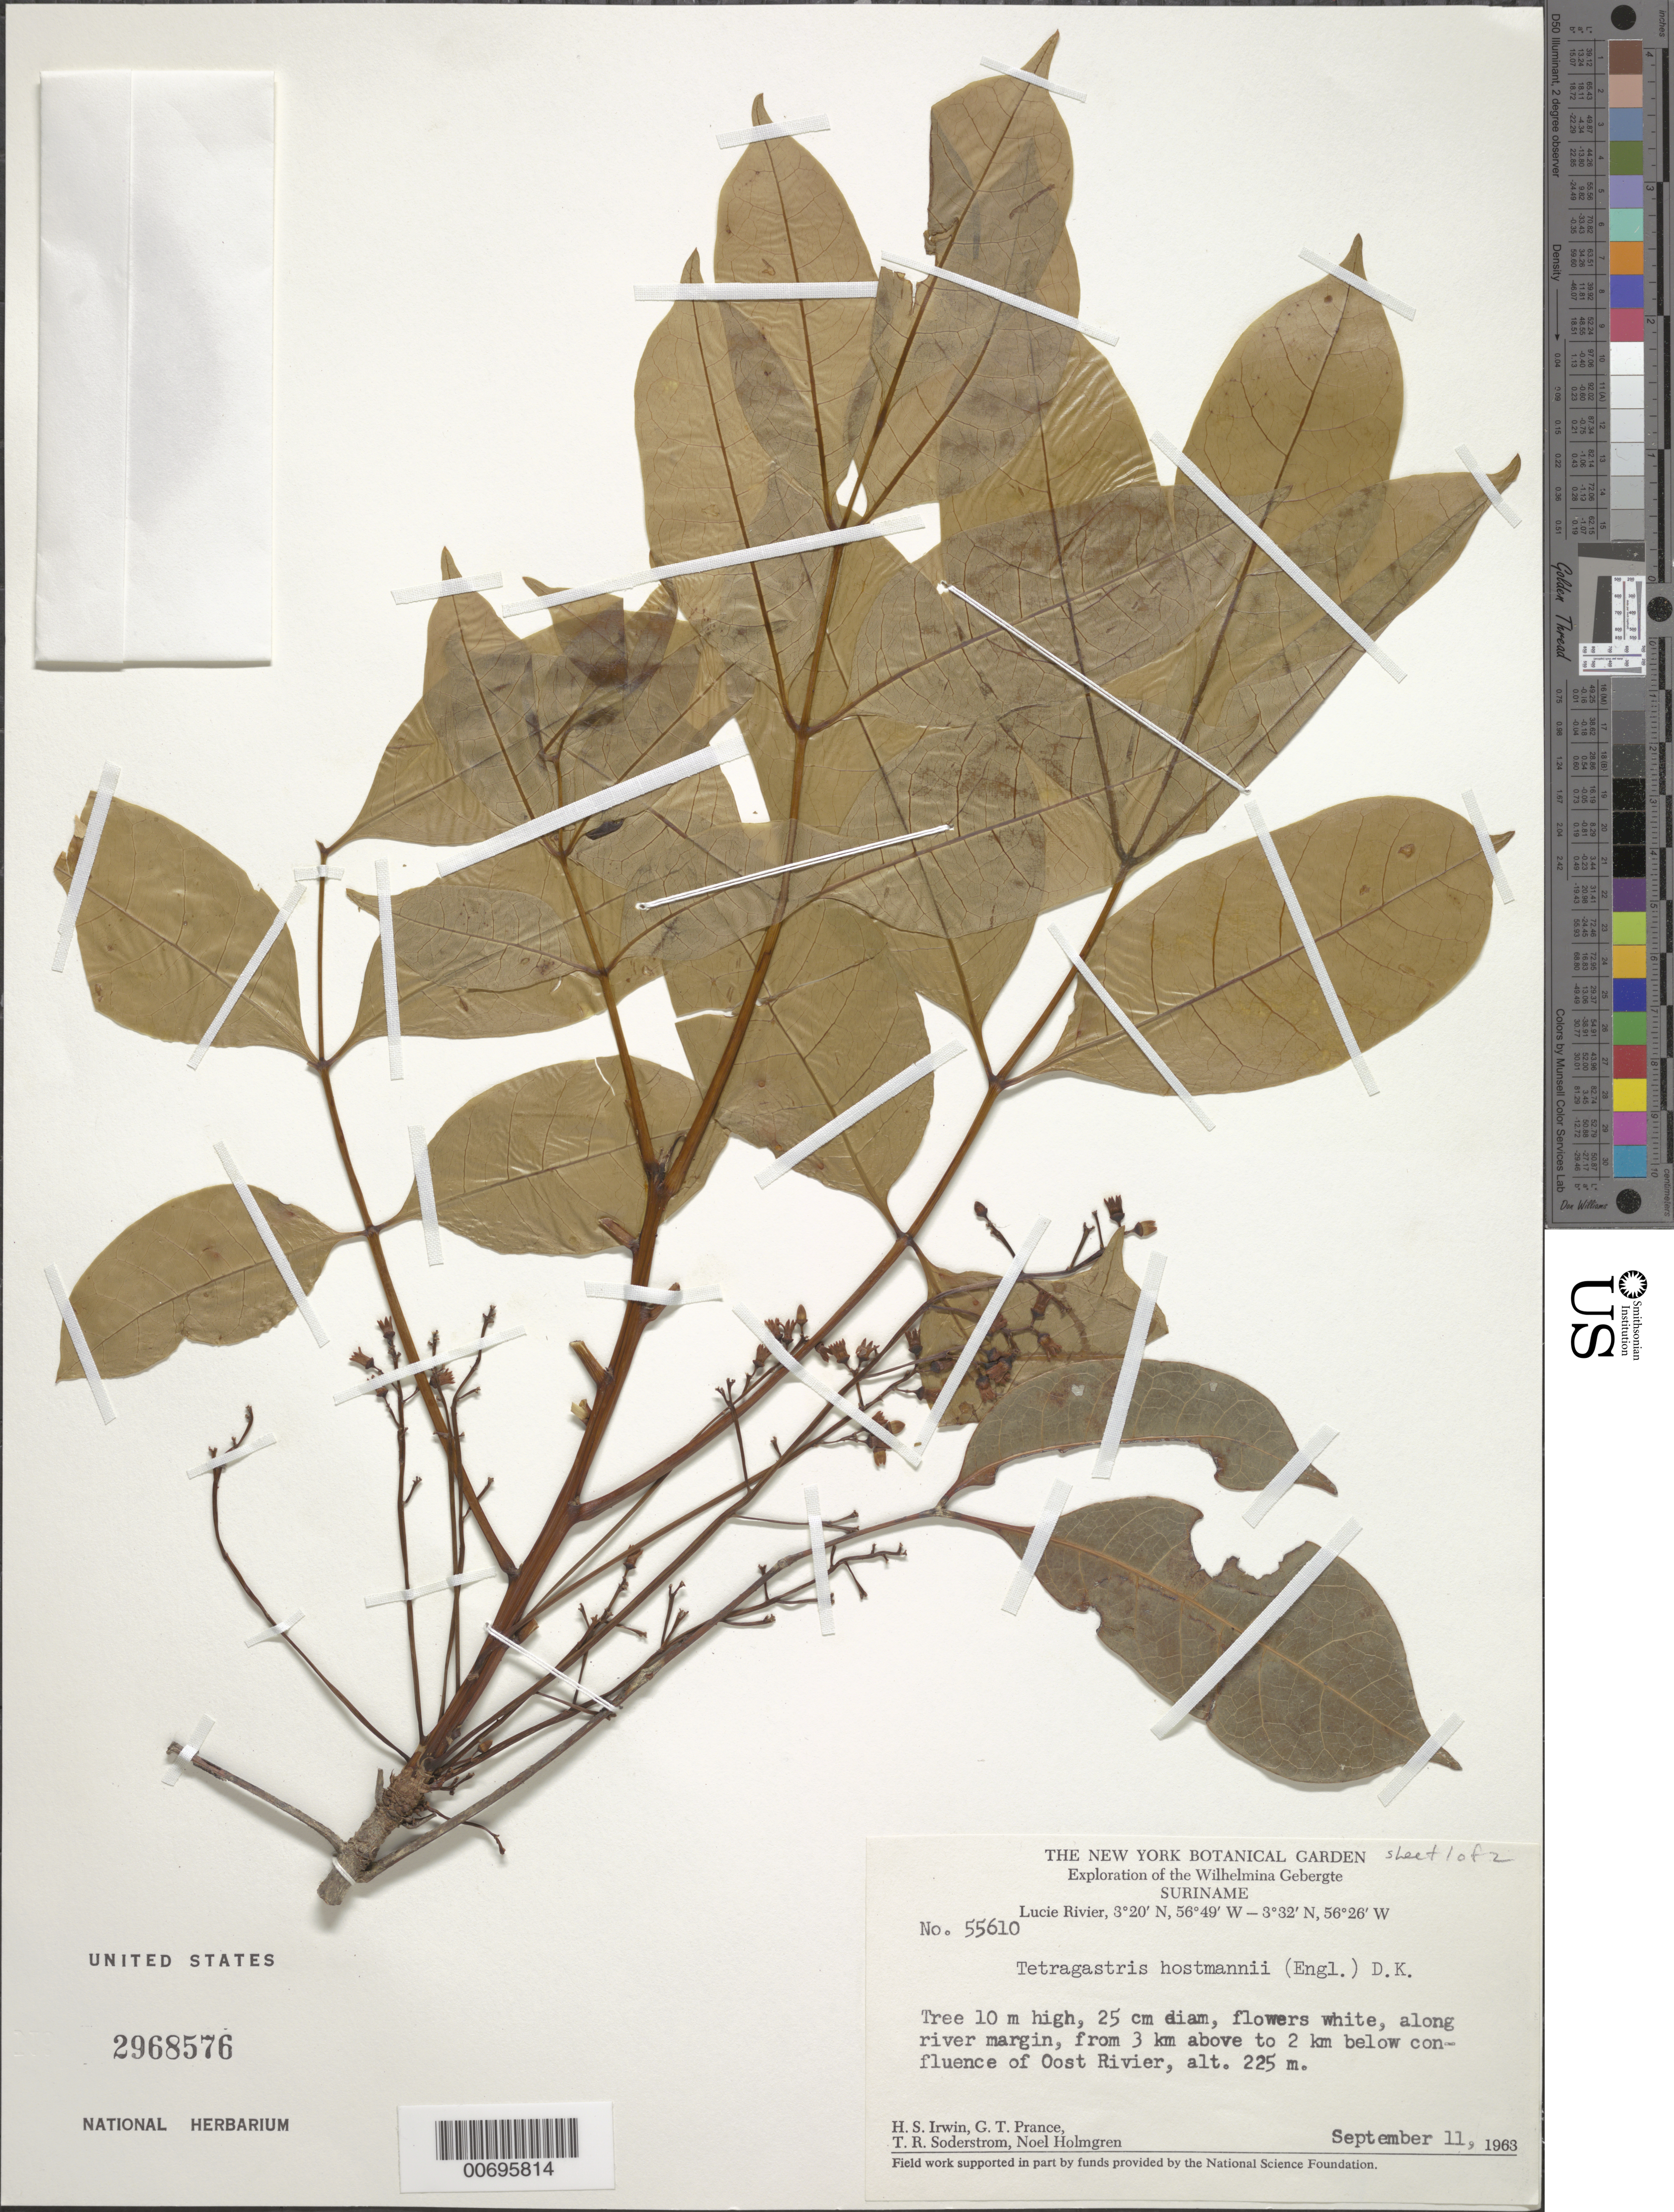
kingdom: Plantae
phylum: Tracheophyta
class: Magnoliopsida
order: Sapindales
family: Burseraceae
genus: Protium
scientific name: Protium surinamense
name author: Byng & Christenh.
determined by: Daly, Douglas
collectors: H. Irwin, G. T. Prance, T. R. Soderstrom & N. H. Holmgren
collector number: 55610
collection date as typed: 11-Sep-63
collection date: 1963-09-11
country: Suriname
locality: Lucie R., 3 km above to 2 km below confl. with Oost R., Wilhelmina Gebergte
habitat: Along river margin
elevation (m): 225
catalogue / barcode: US 2968576